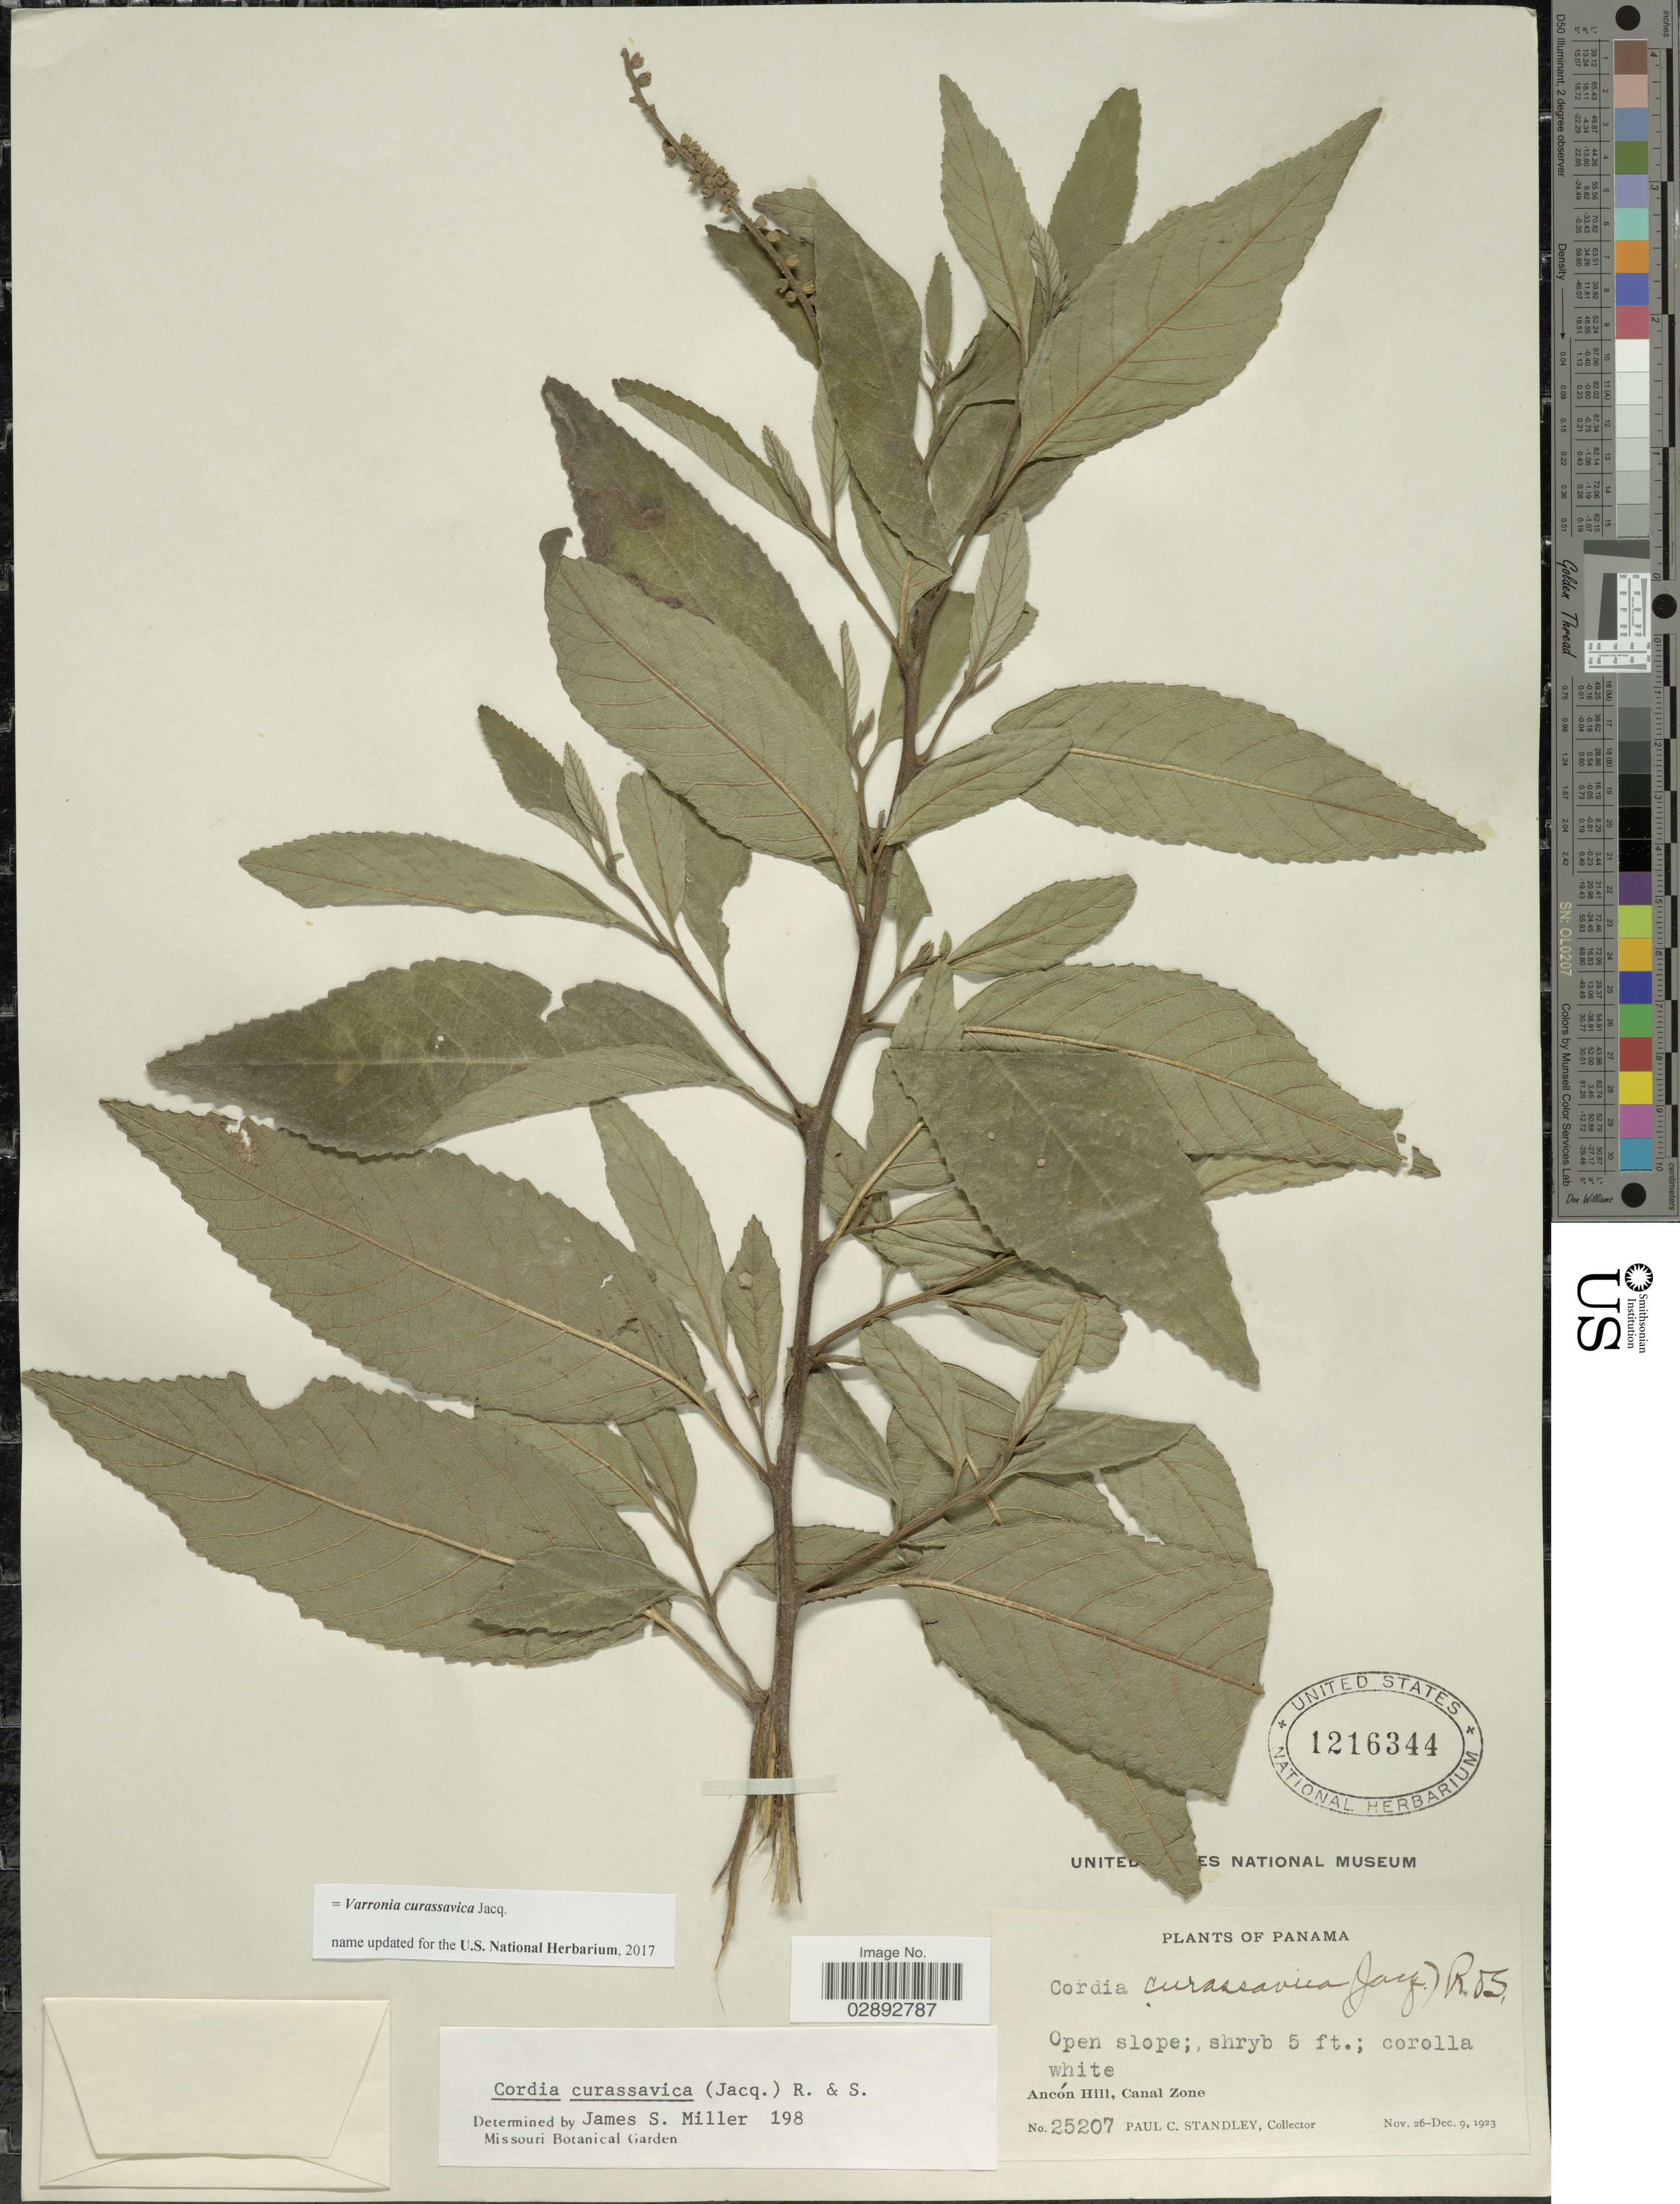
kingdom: Plantae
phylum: Tracheophyta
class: Magnoliopsida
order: Boraginales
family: Cordiaceae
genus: Varronia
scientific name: Varronia curassavica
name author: Jacq.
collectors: P. C. Standley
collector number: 25207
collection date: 1923-11-26/1923-12-09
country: Panama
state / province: Colón / Panamá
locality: Ancón Hill, Canal Zone.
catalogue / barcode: US 1216344